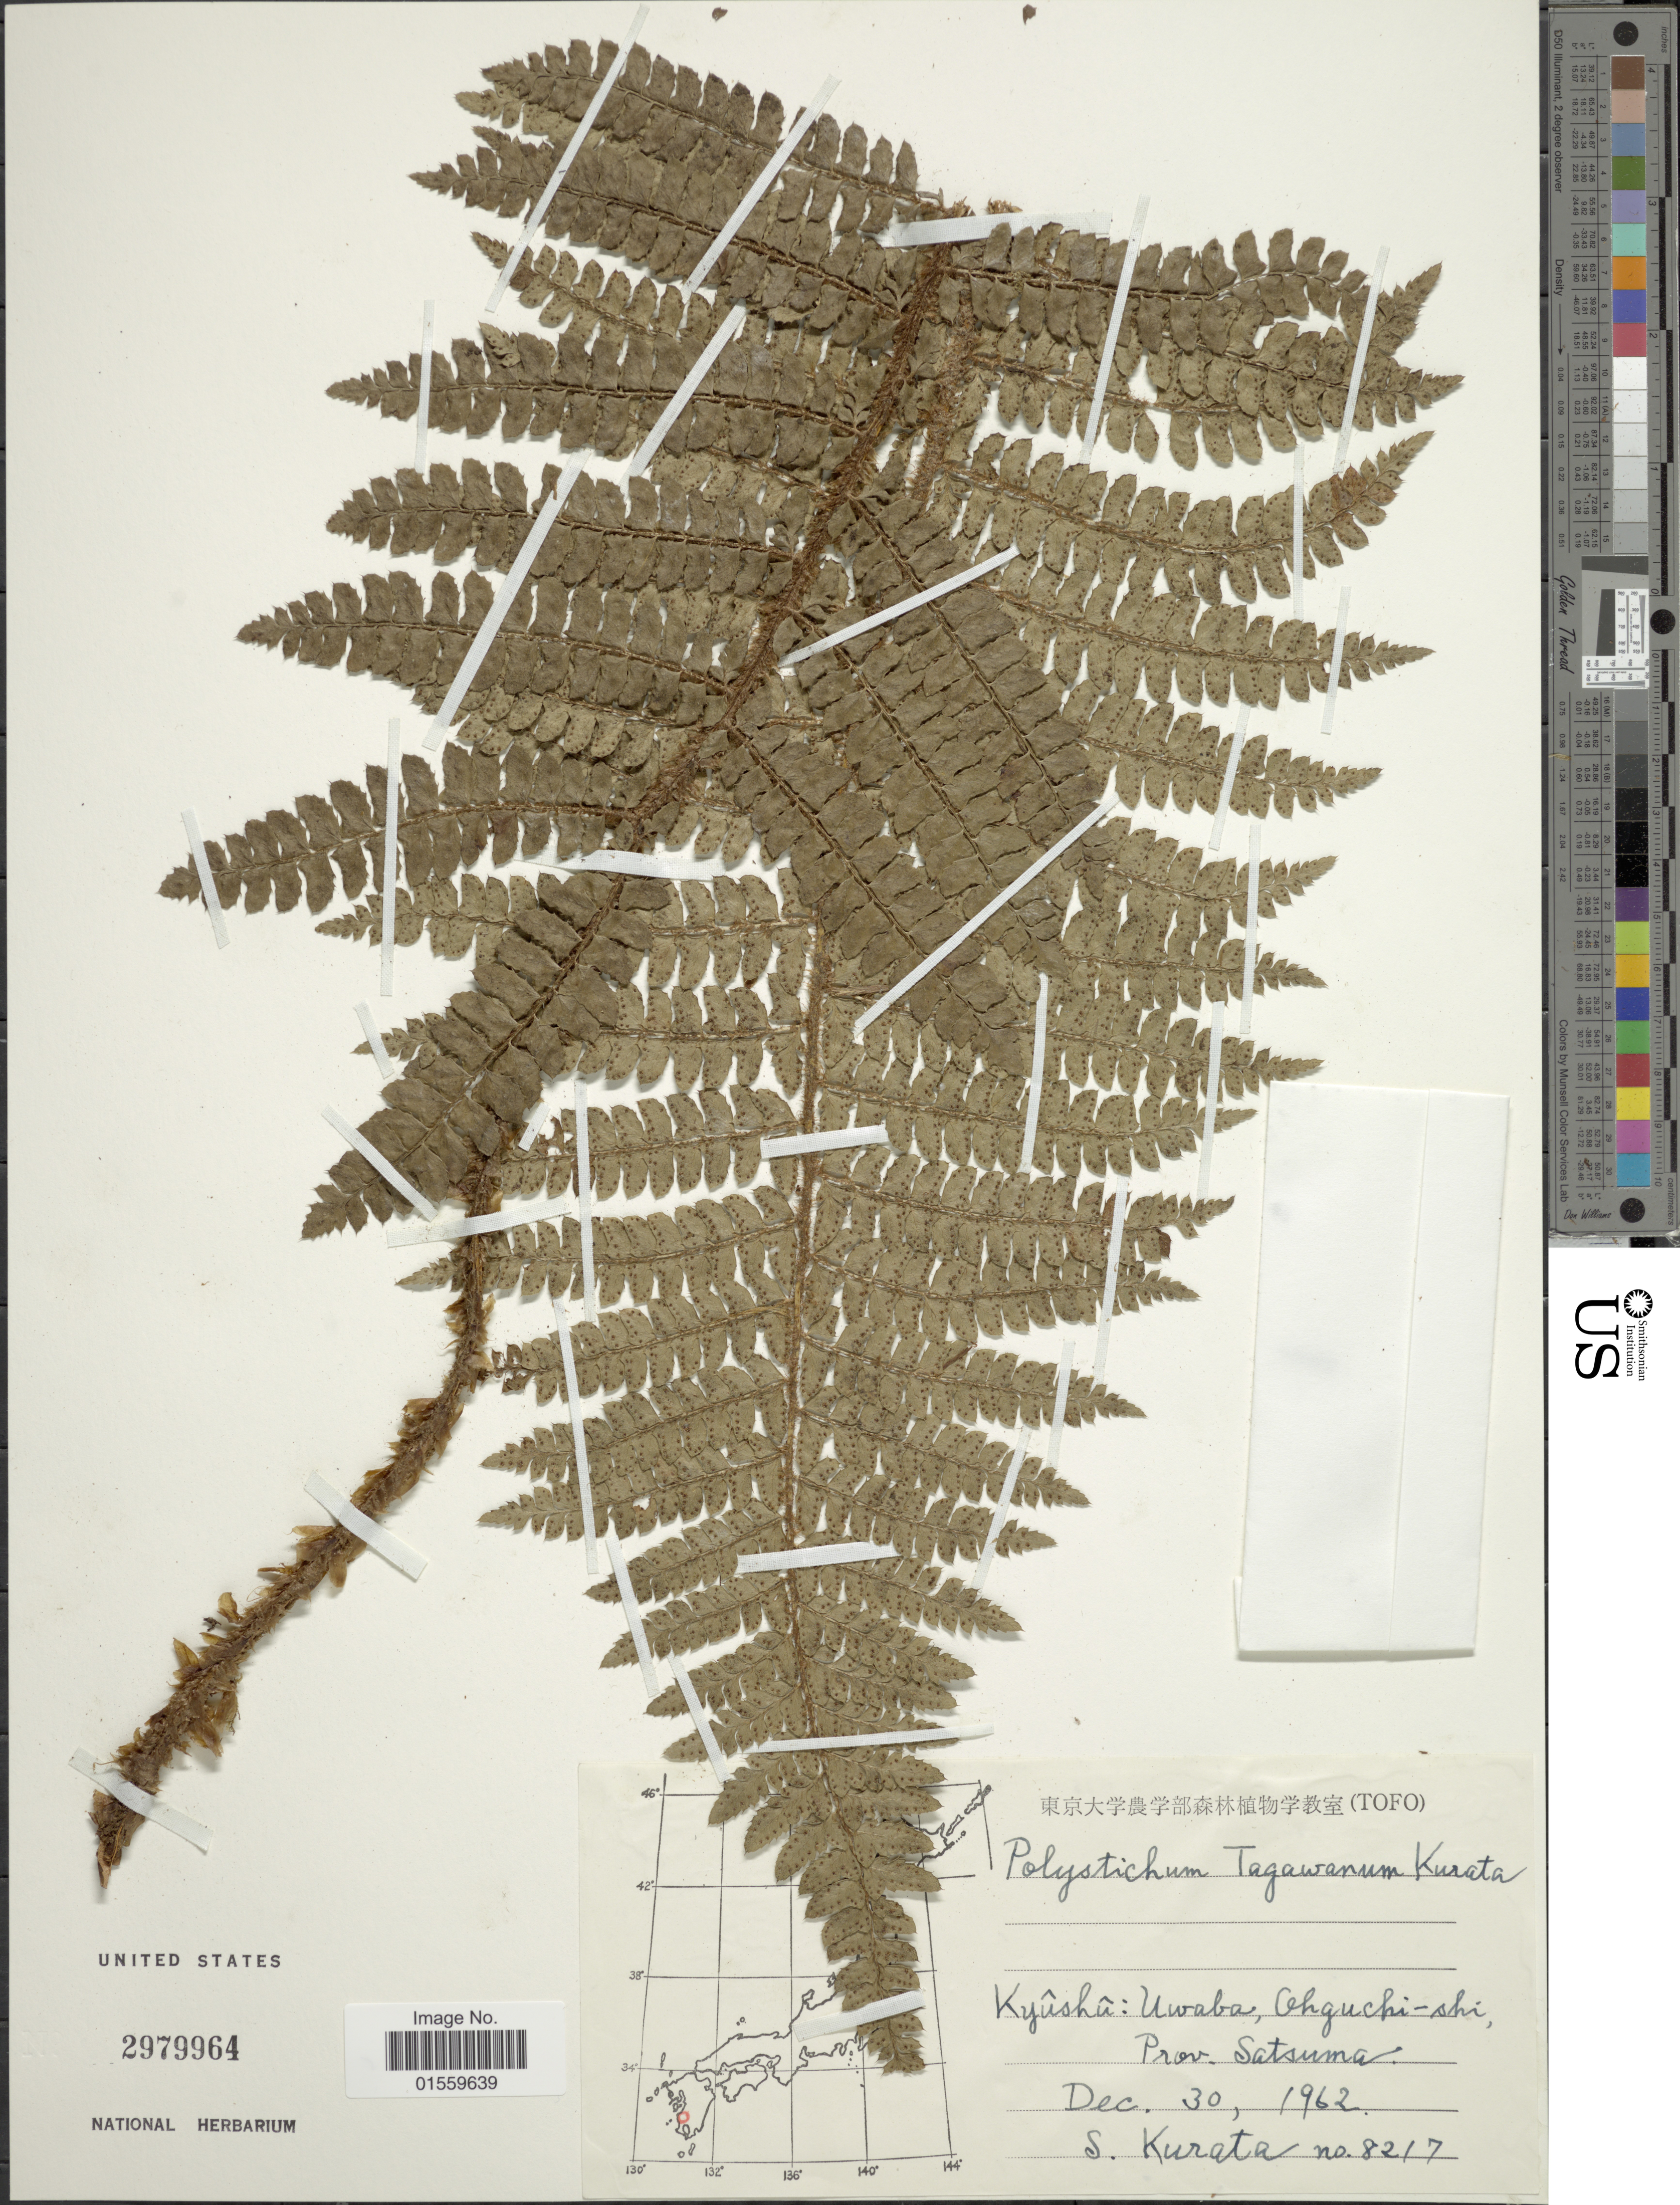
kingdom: Plantae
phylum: Tracheophyta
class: Polypodiopsida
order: Polypodiales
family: Dryopteridaceae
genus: Polystichum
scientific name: Polystichum tagawanum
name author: Sa. Kurata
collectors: Sa. Kurata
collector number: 8217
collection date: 1962-12-30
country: Japan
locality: Kyushu: Uwaba, Ghguchi-shi, Prov. Satsuma.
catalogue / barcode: US 2979964